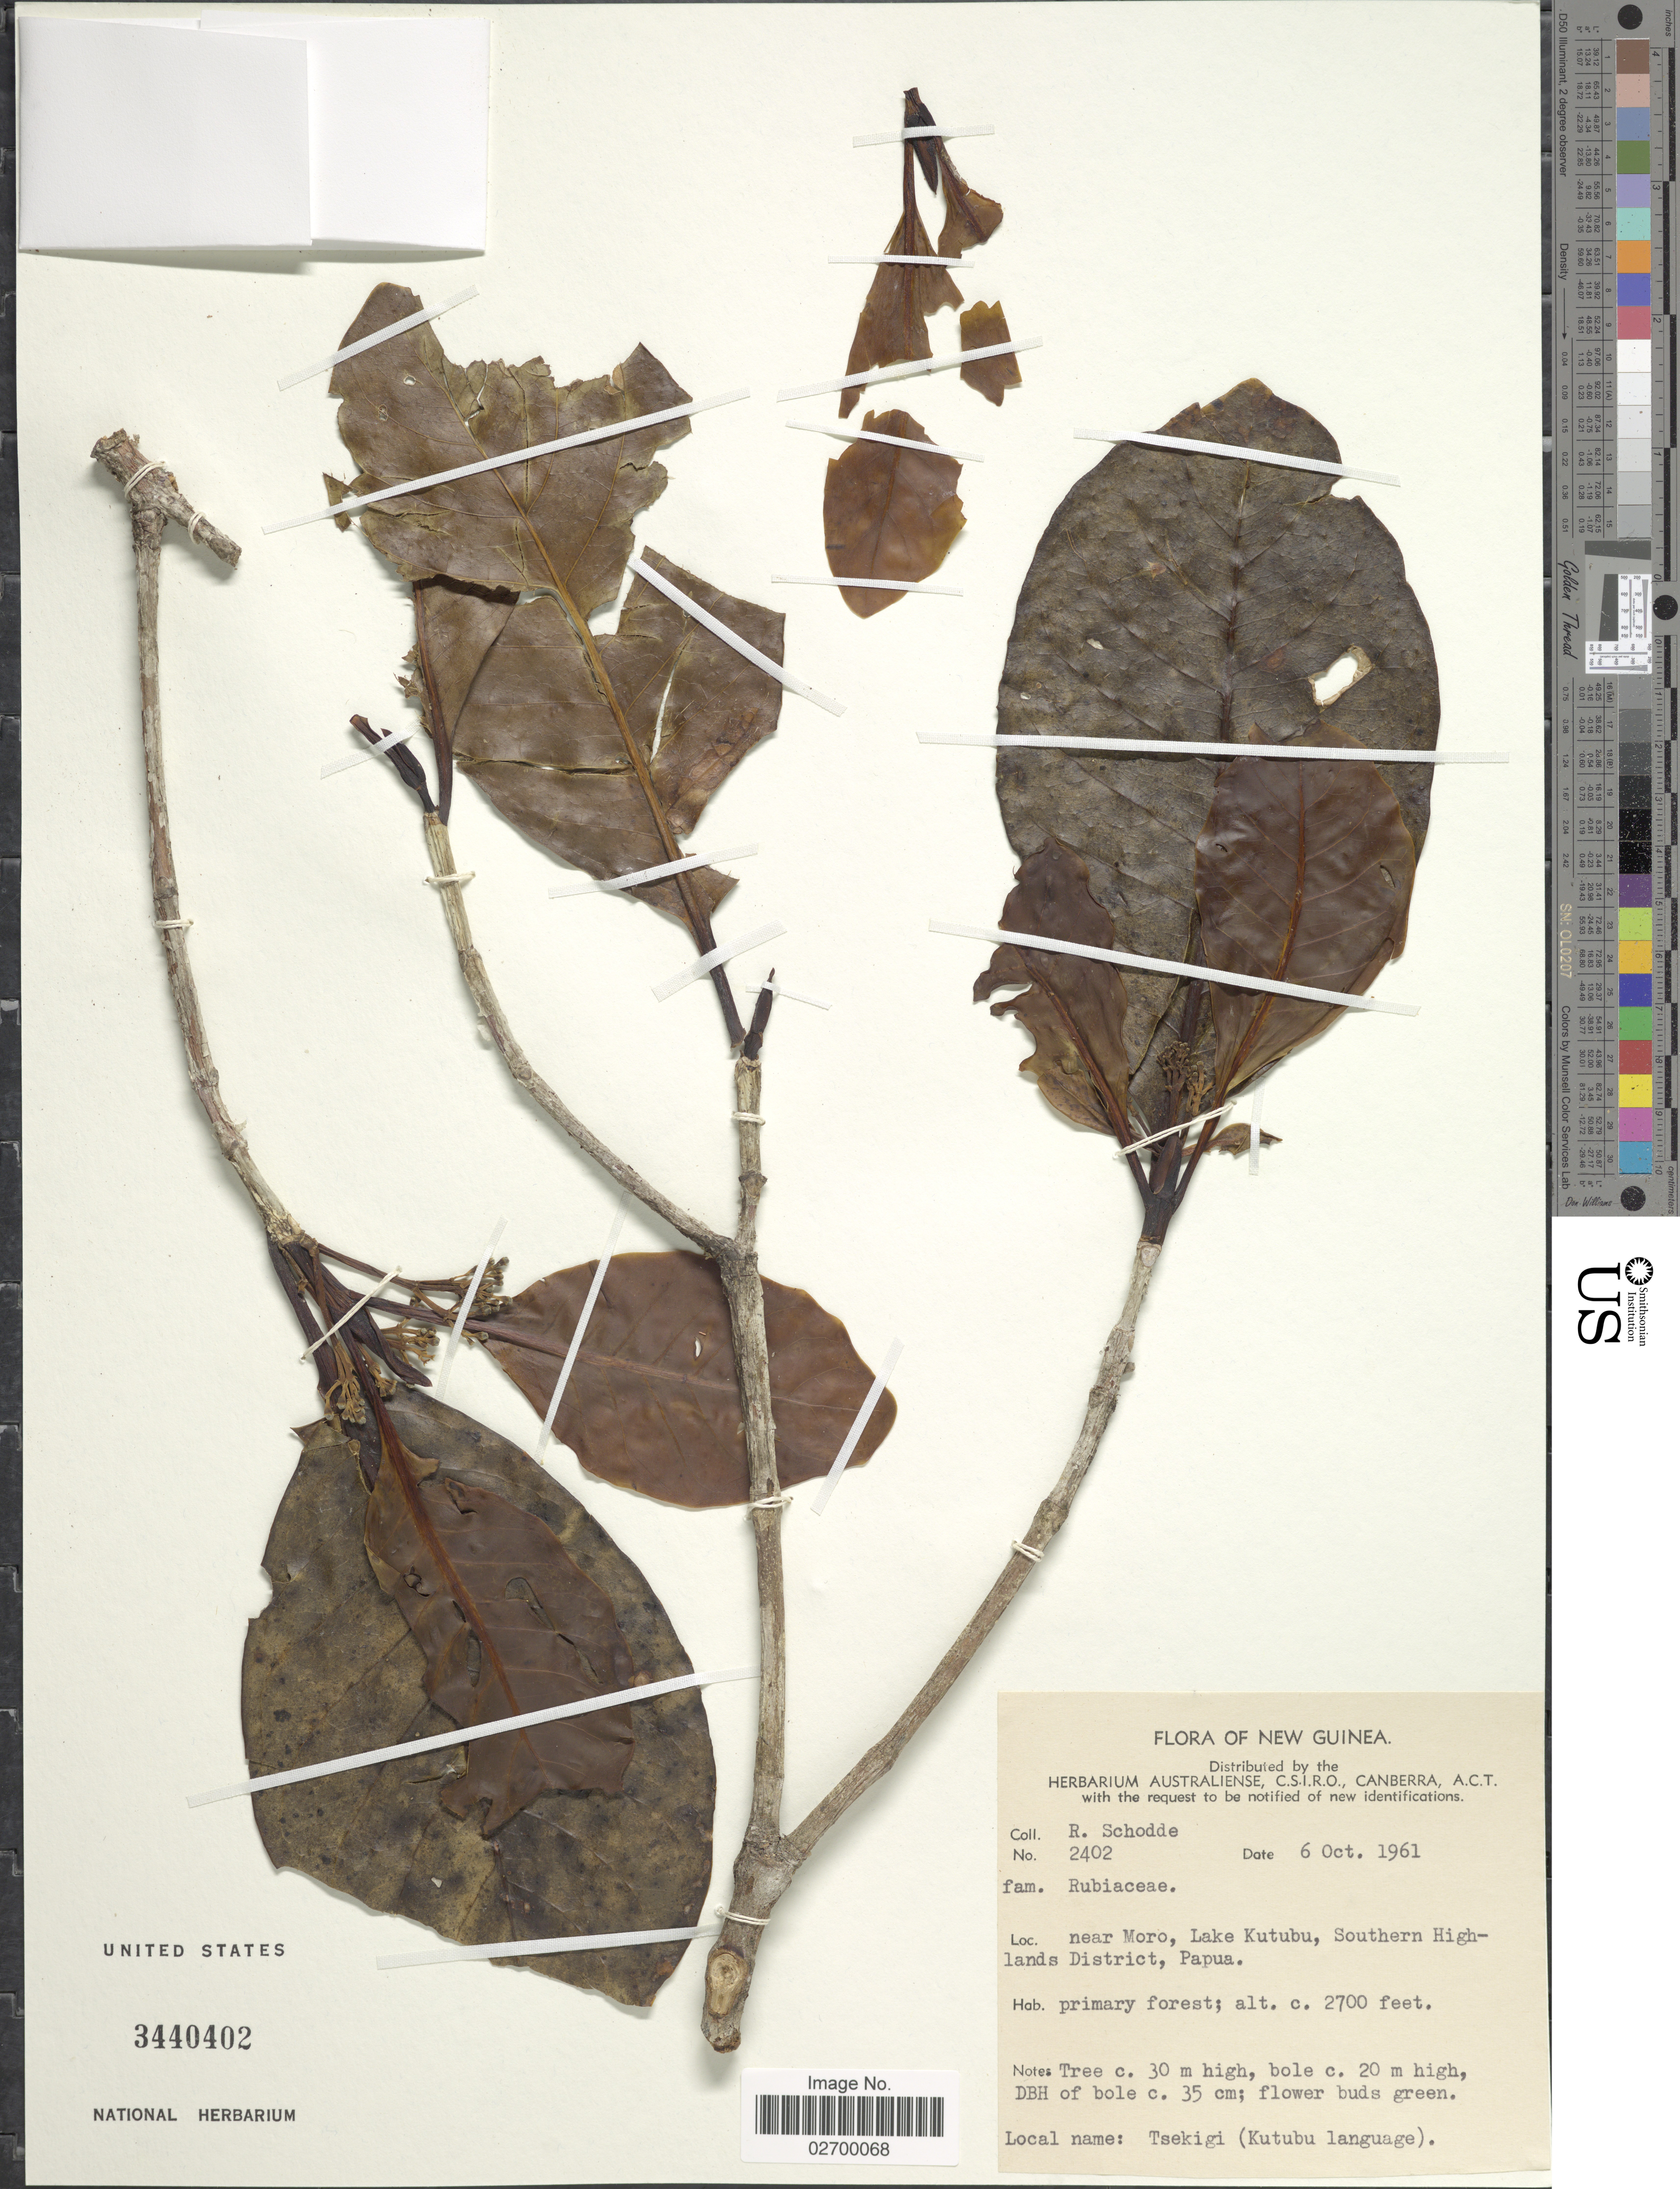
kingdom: Plantae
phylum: Tracheophyta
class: Magnoliopsida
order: Gentianales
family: Rubiaceae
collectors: R. Schodde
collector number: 2402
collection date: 1961-10-06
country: Papua New Guinea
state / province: Southern Highlands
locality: New Guinea. Near Moro, Lake Kutubu, Papua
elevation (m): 823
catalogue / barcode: US 3440402